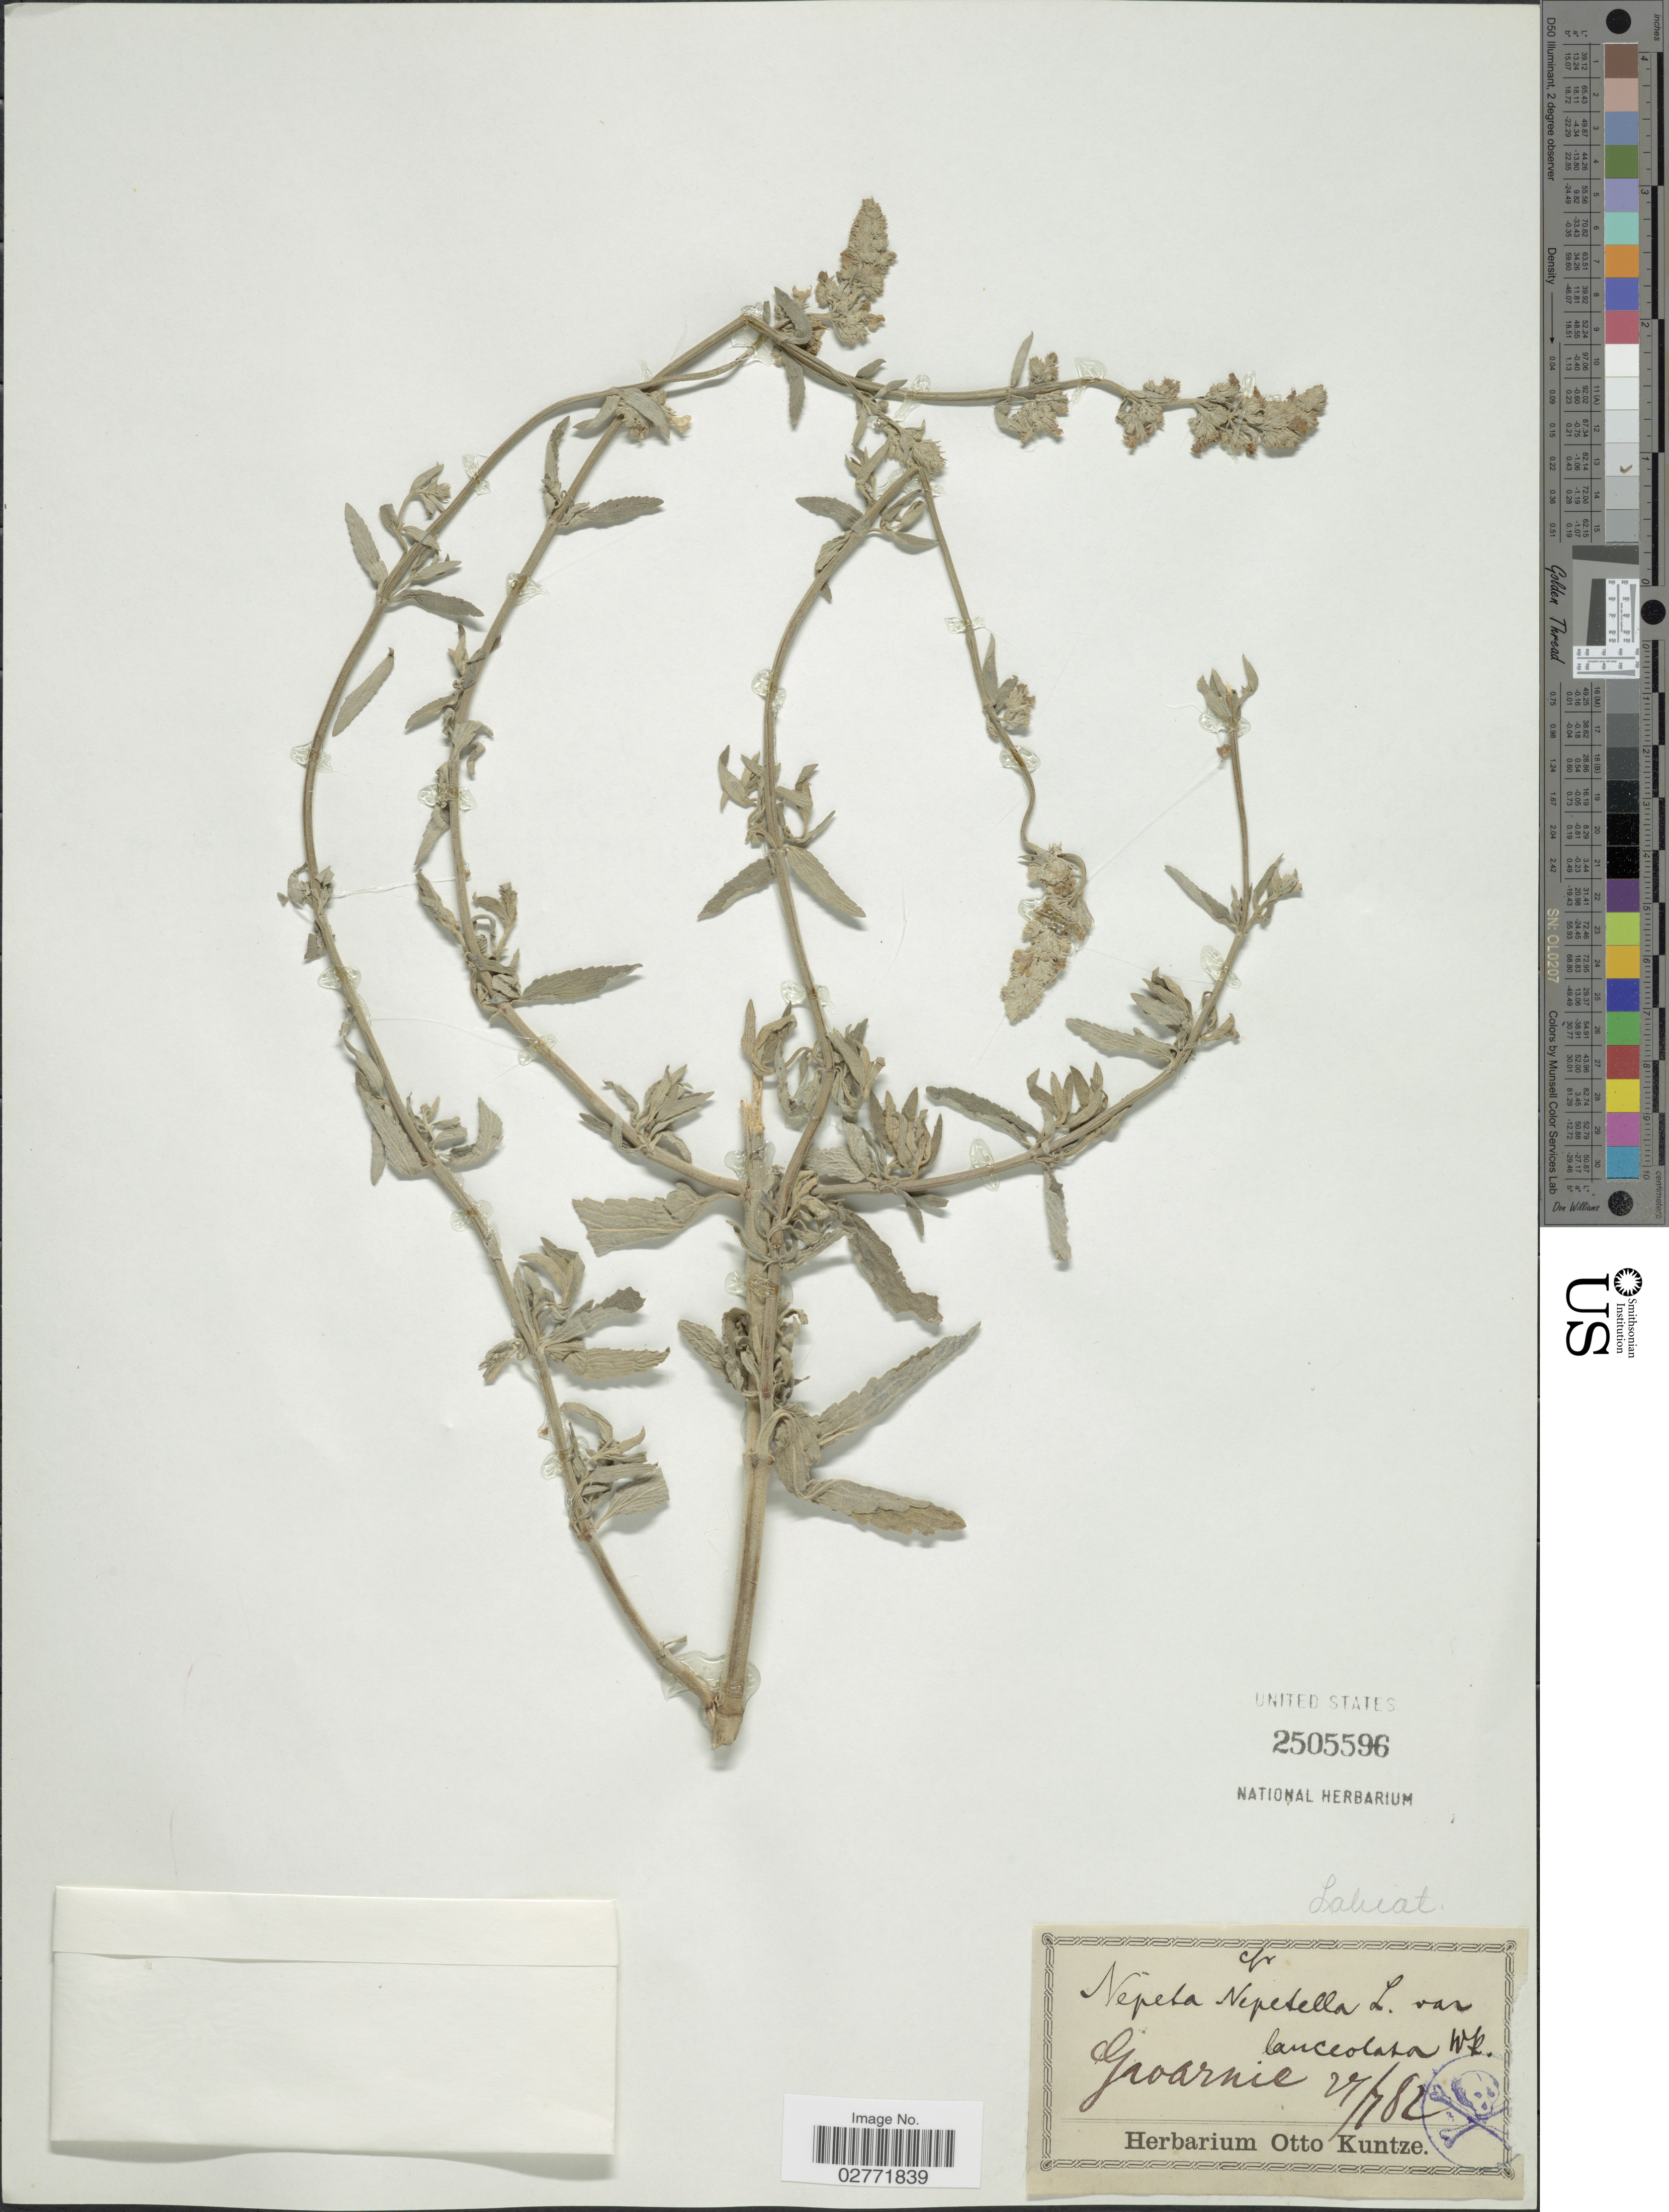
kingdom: Plantae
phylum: Tracheophyta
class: Magnoliopsida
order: Lamiales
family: Lamiaceae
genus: Nepeta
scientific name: Nepeta nepetella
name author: L.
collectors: ex herb. Otto Kuntze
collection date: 1882-07-27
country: France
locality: Gavarnie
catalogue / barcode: US 2505596